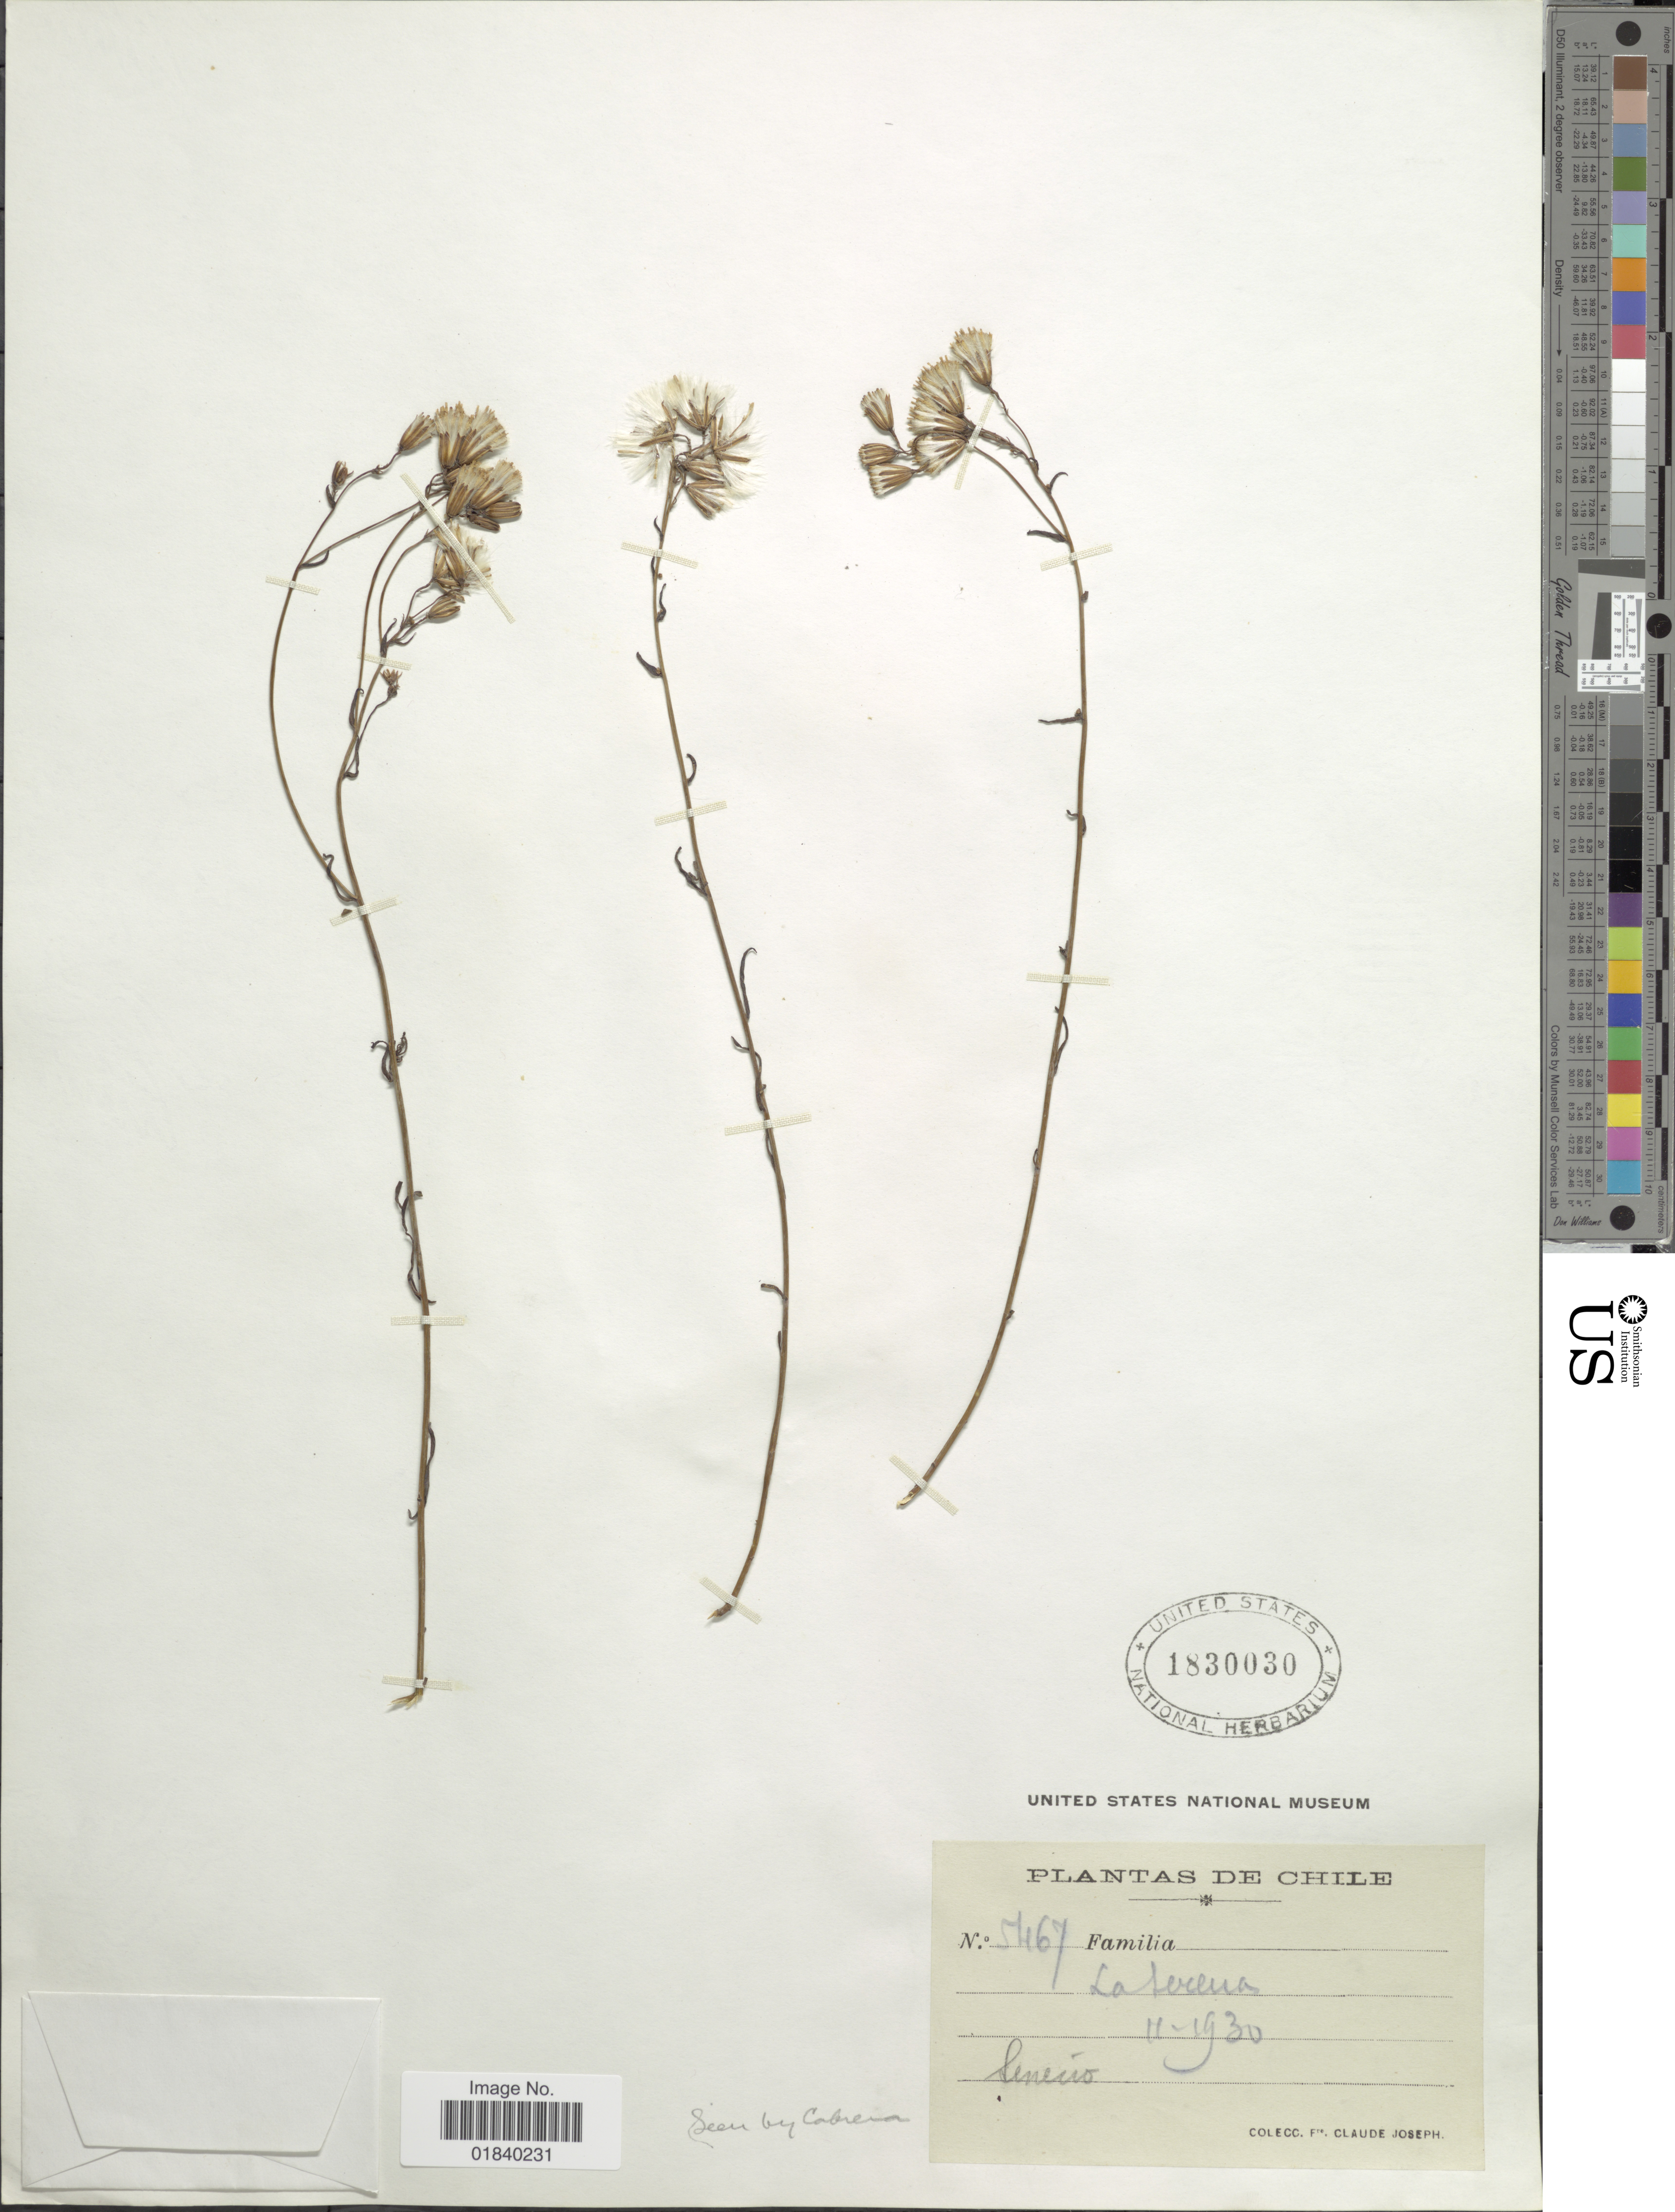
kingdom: Plantae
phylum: Tracheophyta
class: Magnoliopsida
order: Asterales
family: Asteraceae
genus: Senecio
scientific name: Senecio sp.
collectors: Bro. Claude-Joseph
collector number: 5467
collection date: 1930-11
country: Chile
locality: La Serena.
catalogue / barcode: US 1830030